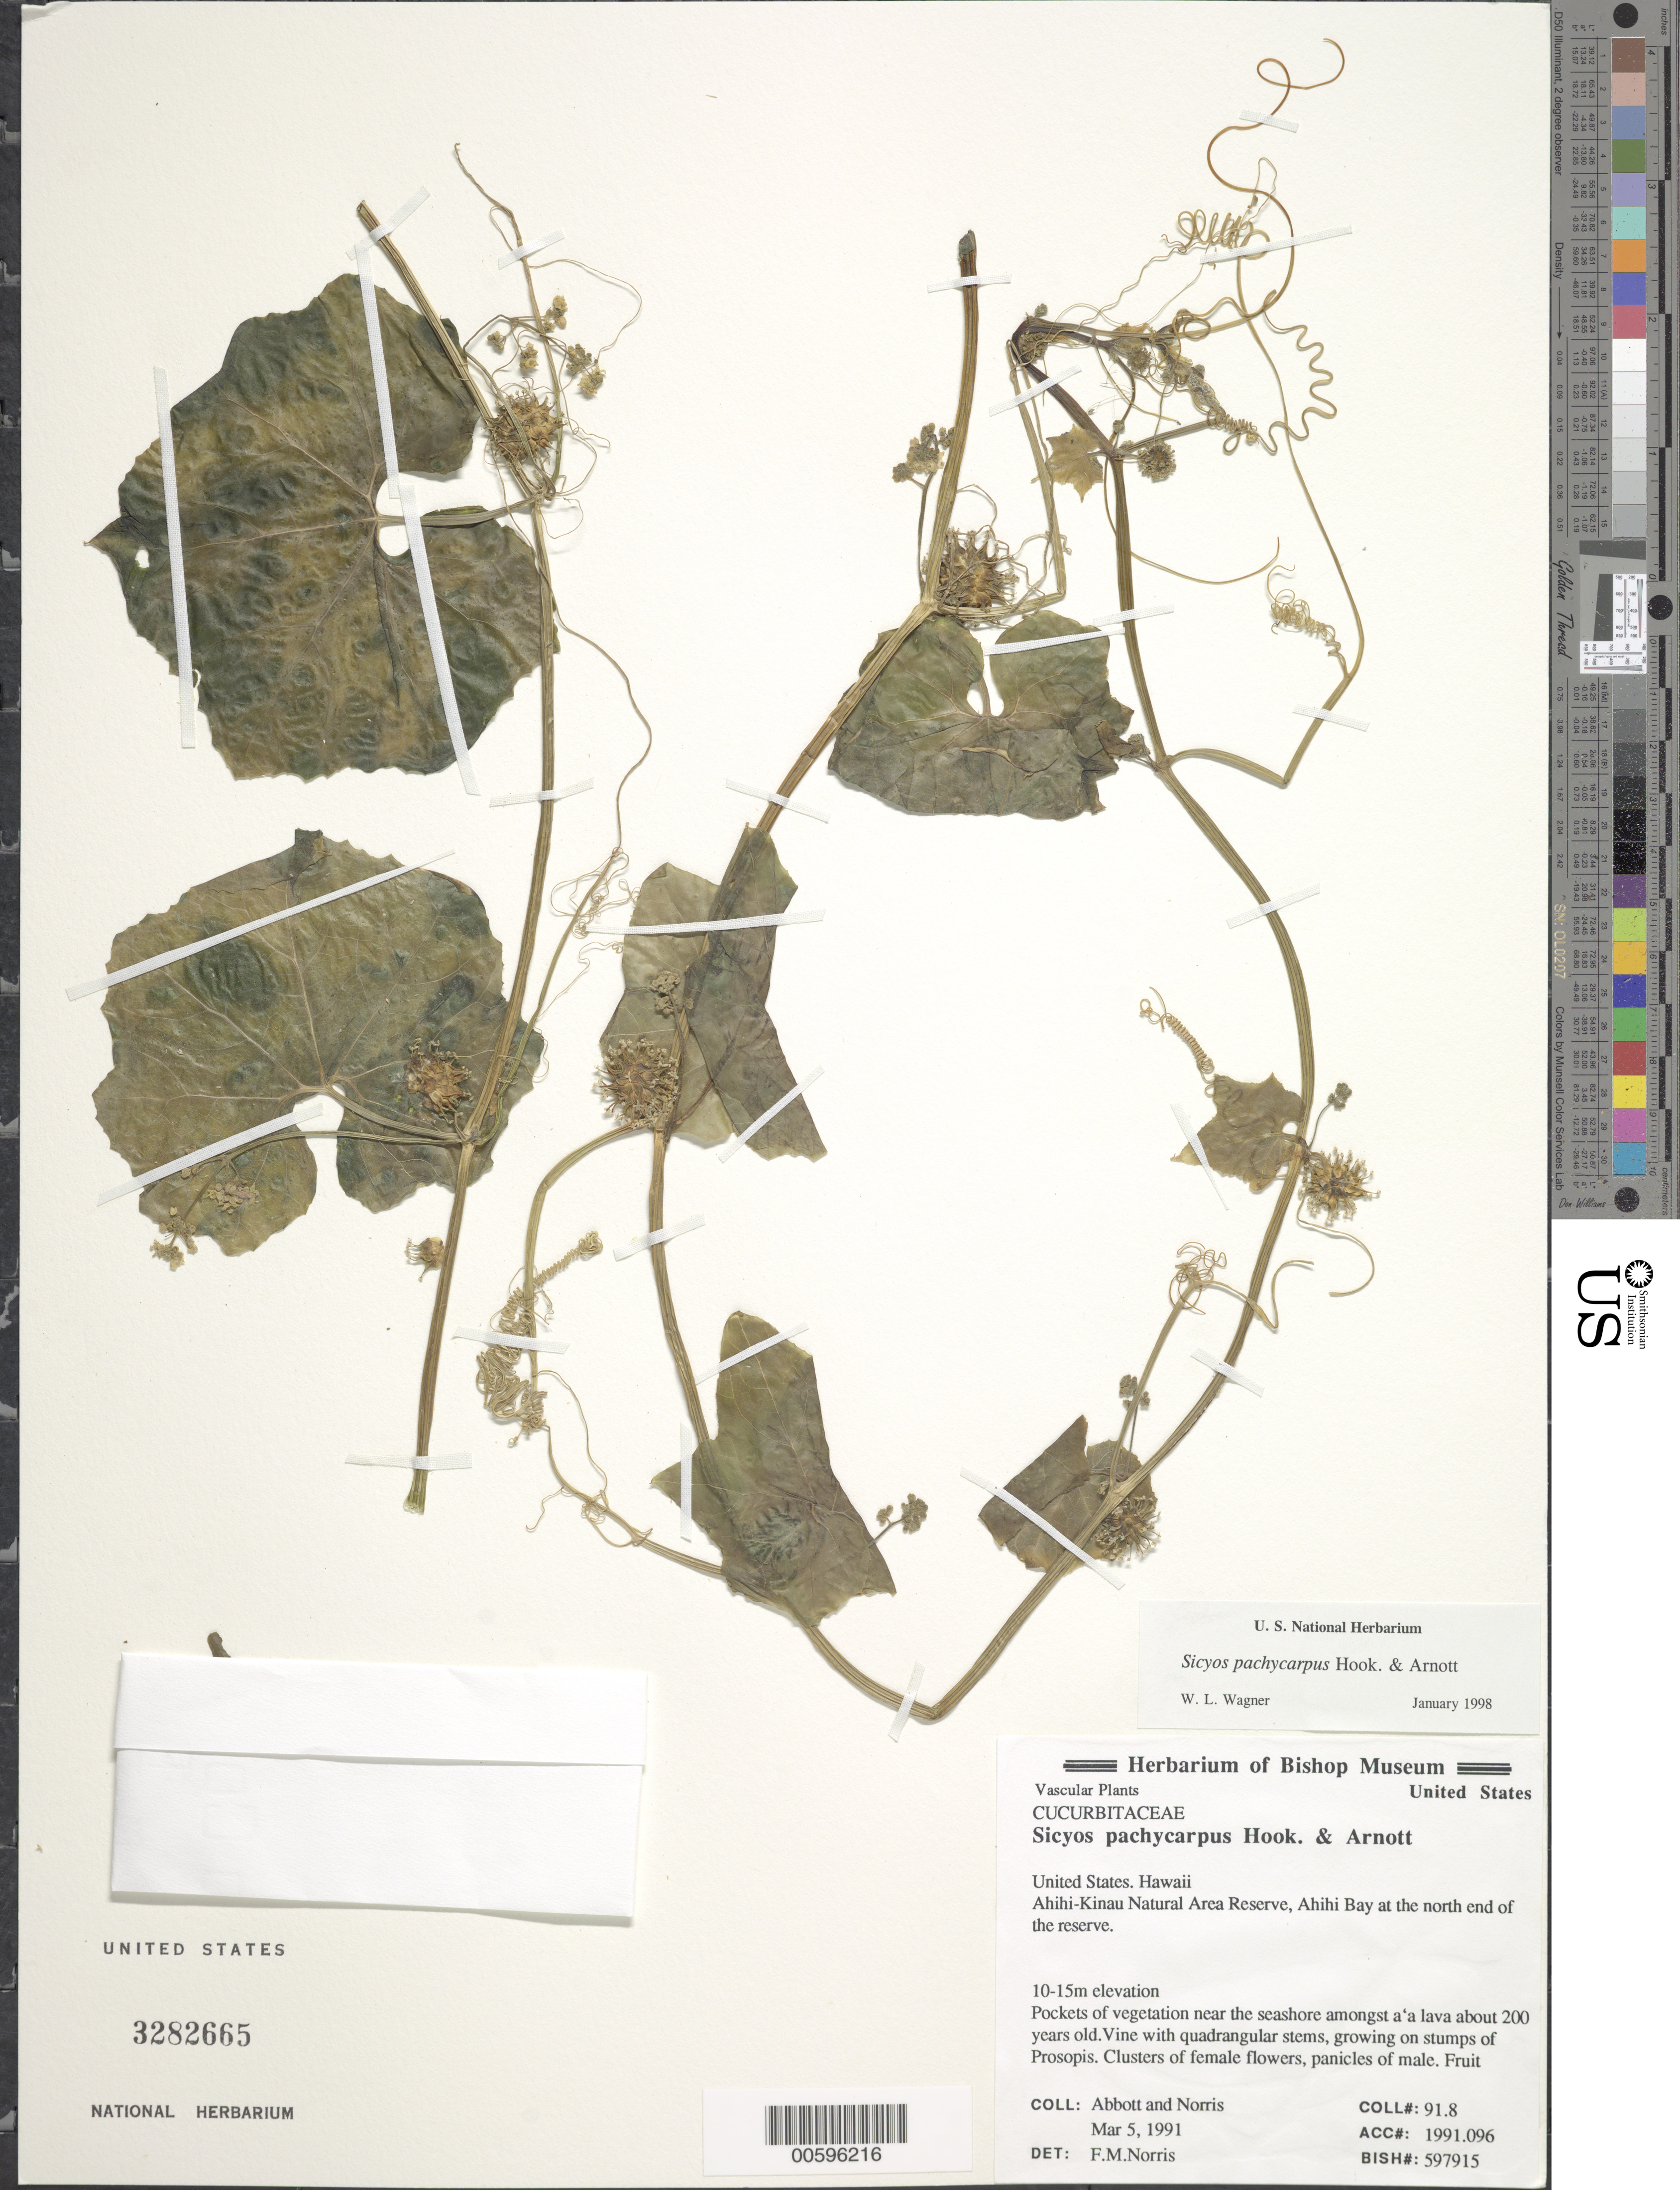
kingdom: Plantae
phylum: Tracheophyta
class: Magnoliopsida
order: Cucurbitales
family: Cucurbitaceae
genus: Sicyos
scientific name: Sicyos pachycarpus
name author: Hook. & Arn.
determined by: Wagner, W. L., (BOT), Smithsonian Institution - National Museum of Natural History (UNITED STATES)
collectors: -- Abbott & J. N. Norris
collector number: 91.8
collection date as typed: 5 Mar 1991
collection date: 1991-03-05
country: United States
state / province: Hawaii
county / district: Hawaii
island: Hawaii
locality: Ahihi-Kinau Natural Area Reserve, Ahihi Bay at the N end of the reserve.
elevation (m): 10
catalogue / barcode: US 3282665